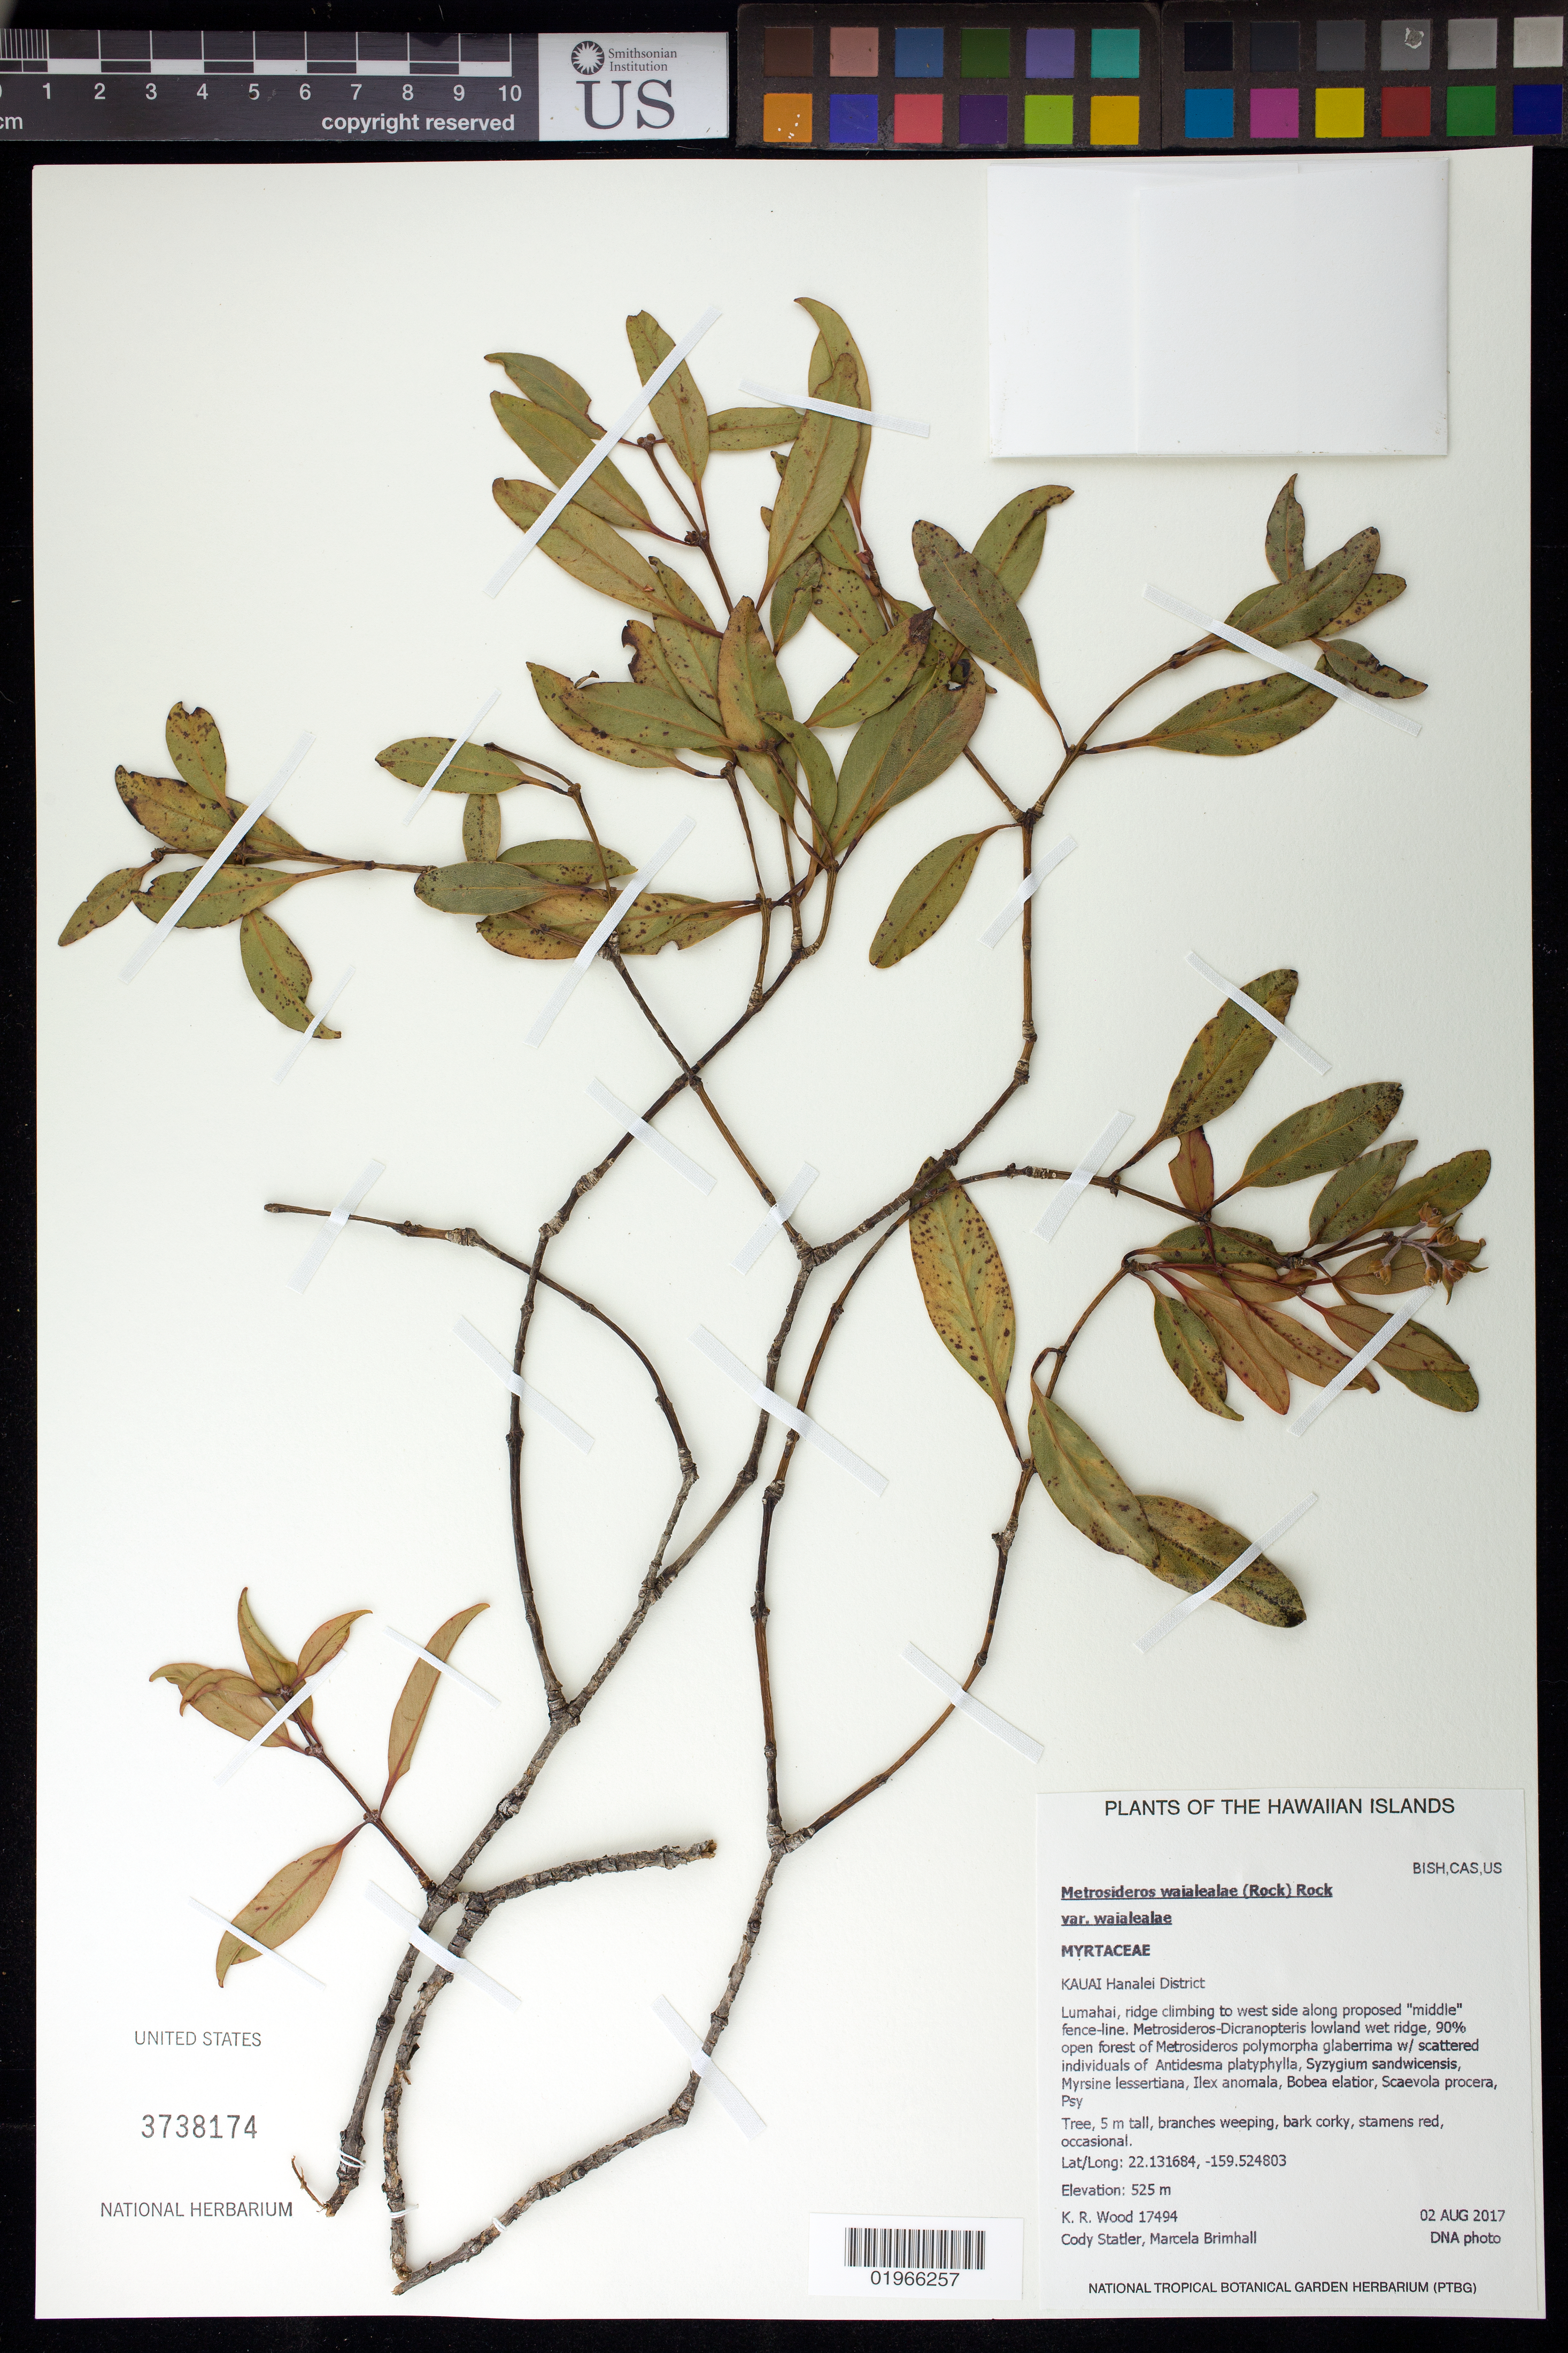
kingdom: Plantae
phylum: Tracheophyta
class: Magnoliopsida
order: Myrtales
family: Myrtaceae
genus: Metrosideros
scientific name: Metrosideros waialealae var. waialealae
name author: (Rock) Rock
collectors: K. R. Wood, C. Statler & M. Brimhall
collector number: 17494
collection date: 2017-08-02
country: United States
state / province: Hawaii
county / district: Kauai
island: Kaua'i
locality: Hanalei District, Lumahai, ridge climbing to west side along proposed "middle" fence-line.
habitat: Lowland wet ridge in open forest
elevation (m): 525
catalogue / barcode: US 3738174